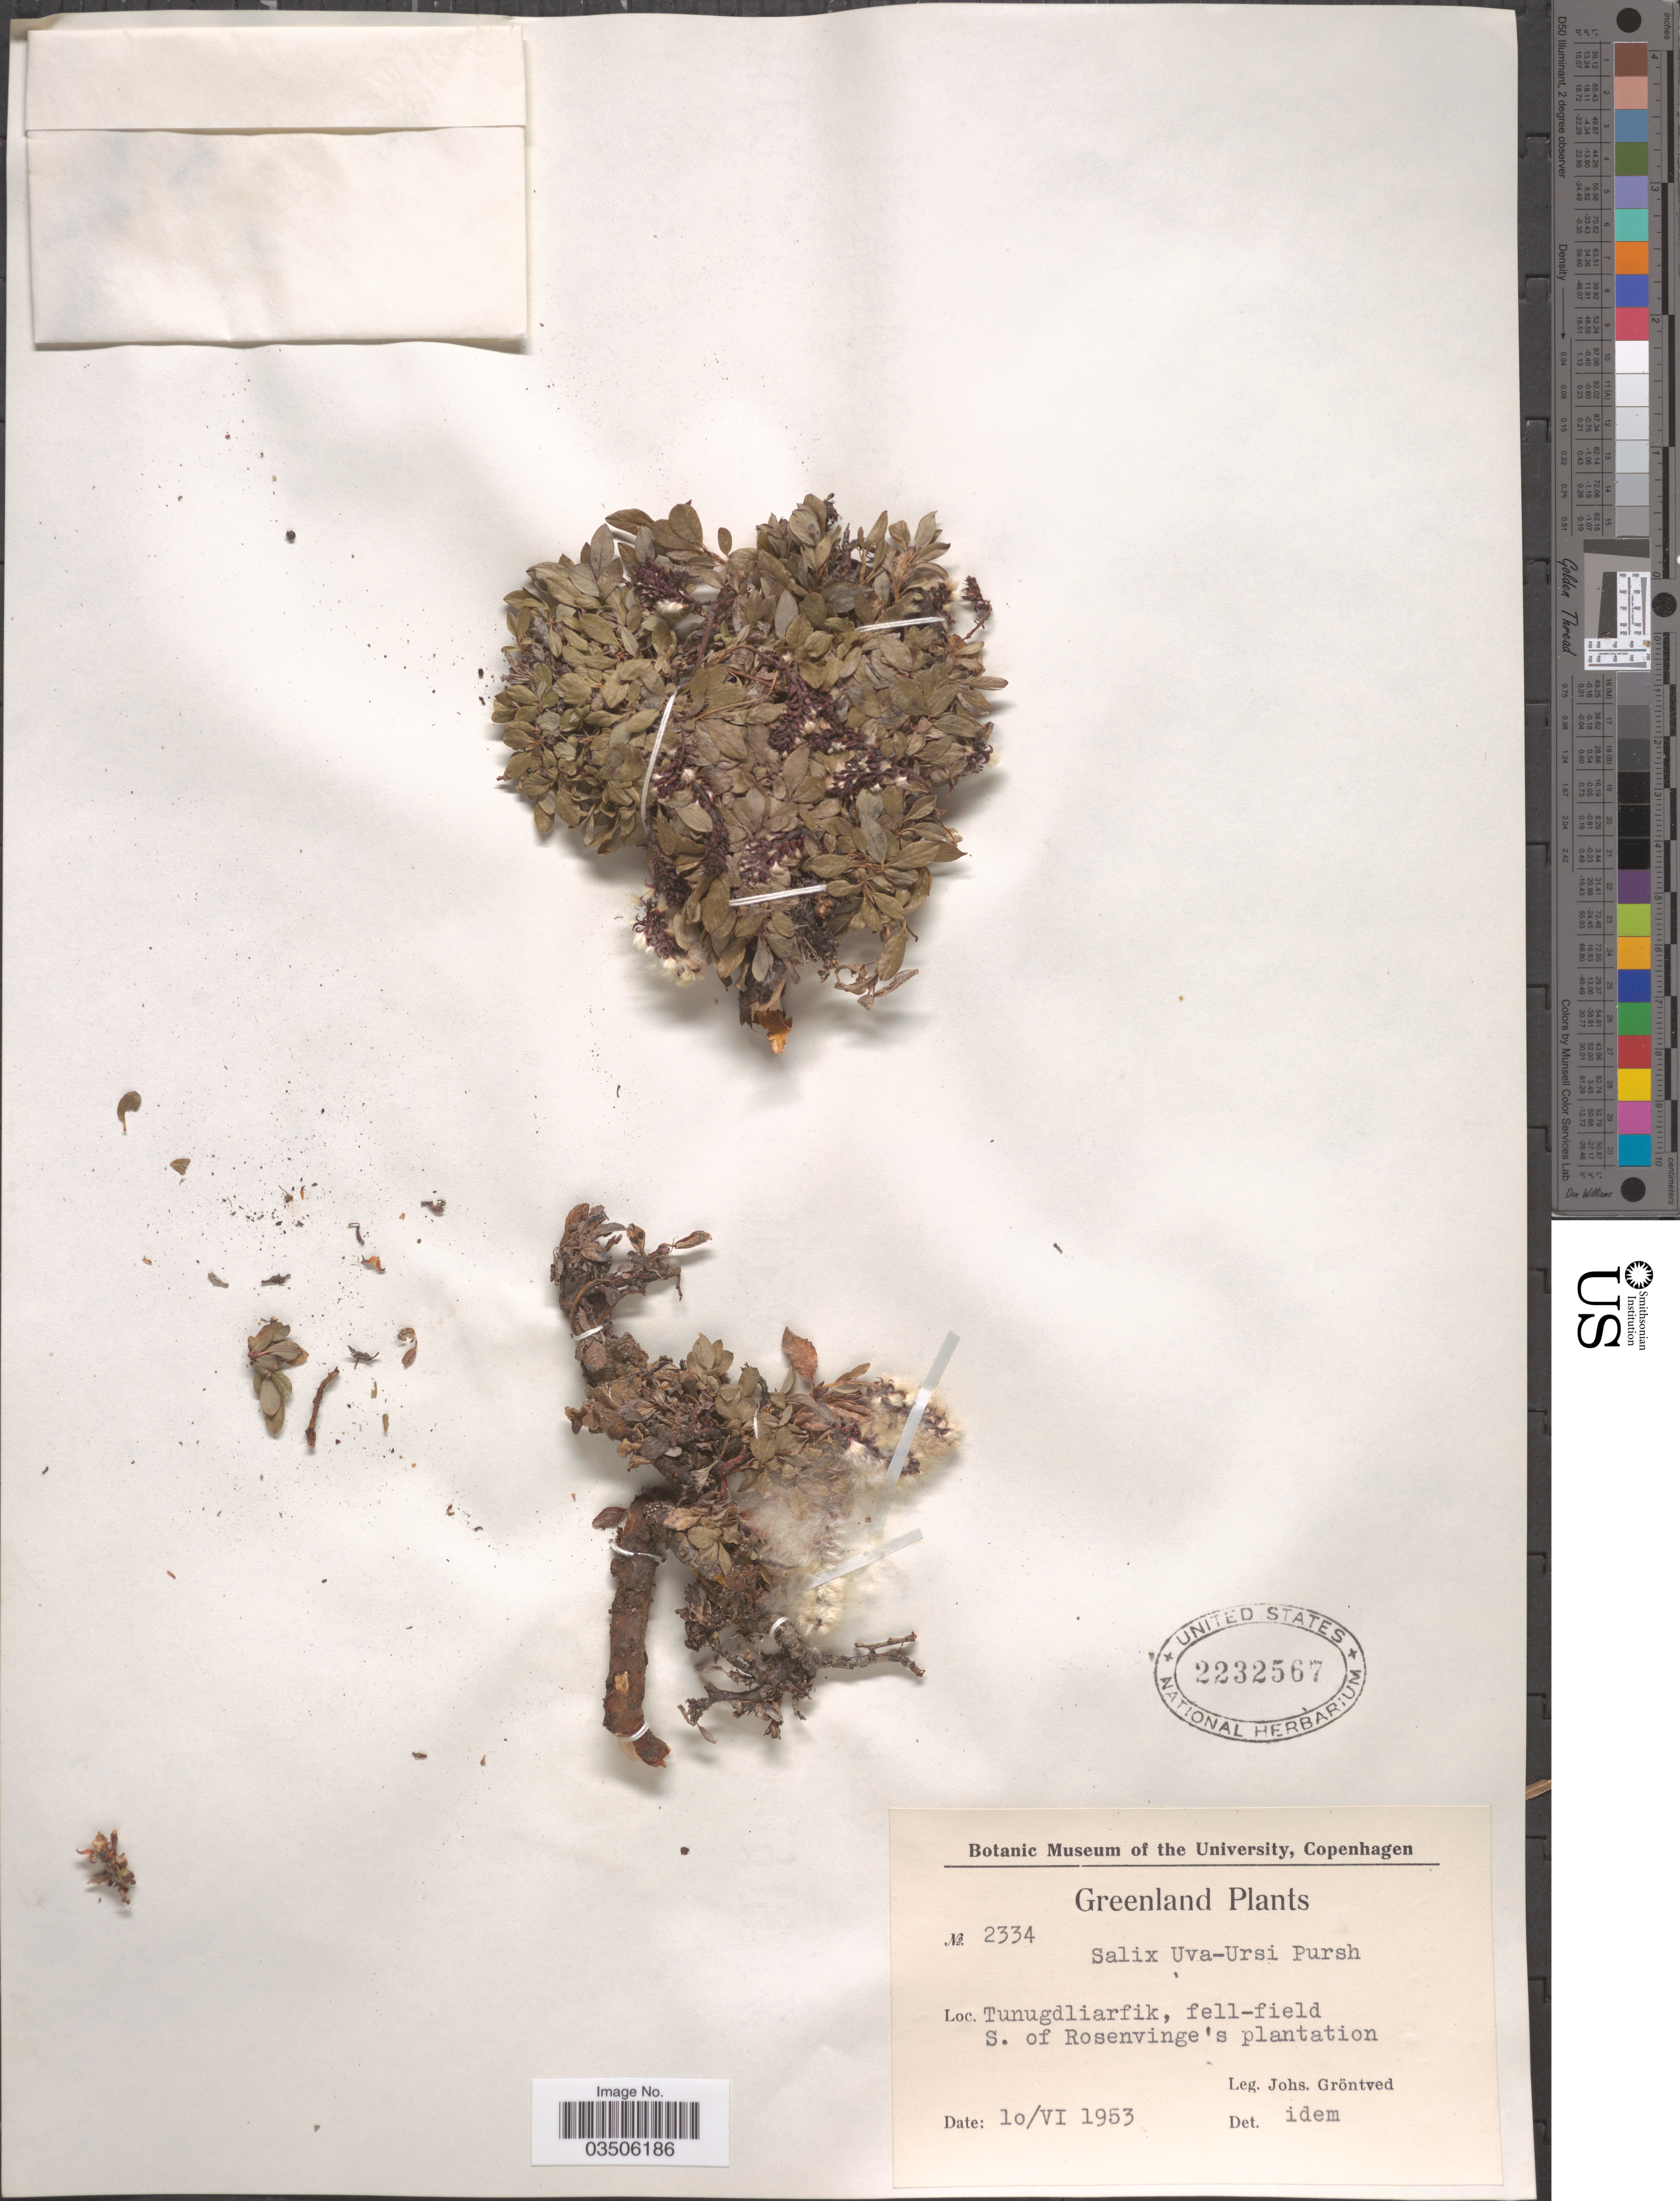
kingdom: Plantae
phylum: Tracheophyta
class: Magnoliopsida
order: Malpighiales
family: Salicaceae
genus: Salix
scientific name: Salix uva-ursi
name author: Pursh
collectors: J. Gröntved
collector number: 2334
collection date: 1953-06-10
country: Greenland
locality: Tunugdliarfik, fell-field S. of Rosenvinge's plantation.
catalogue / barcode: US 2232567